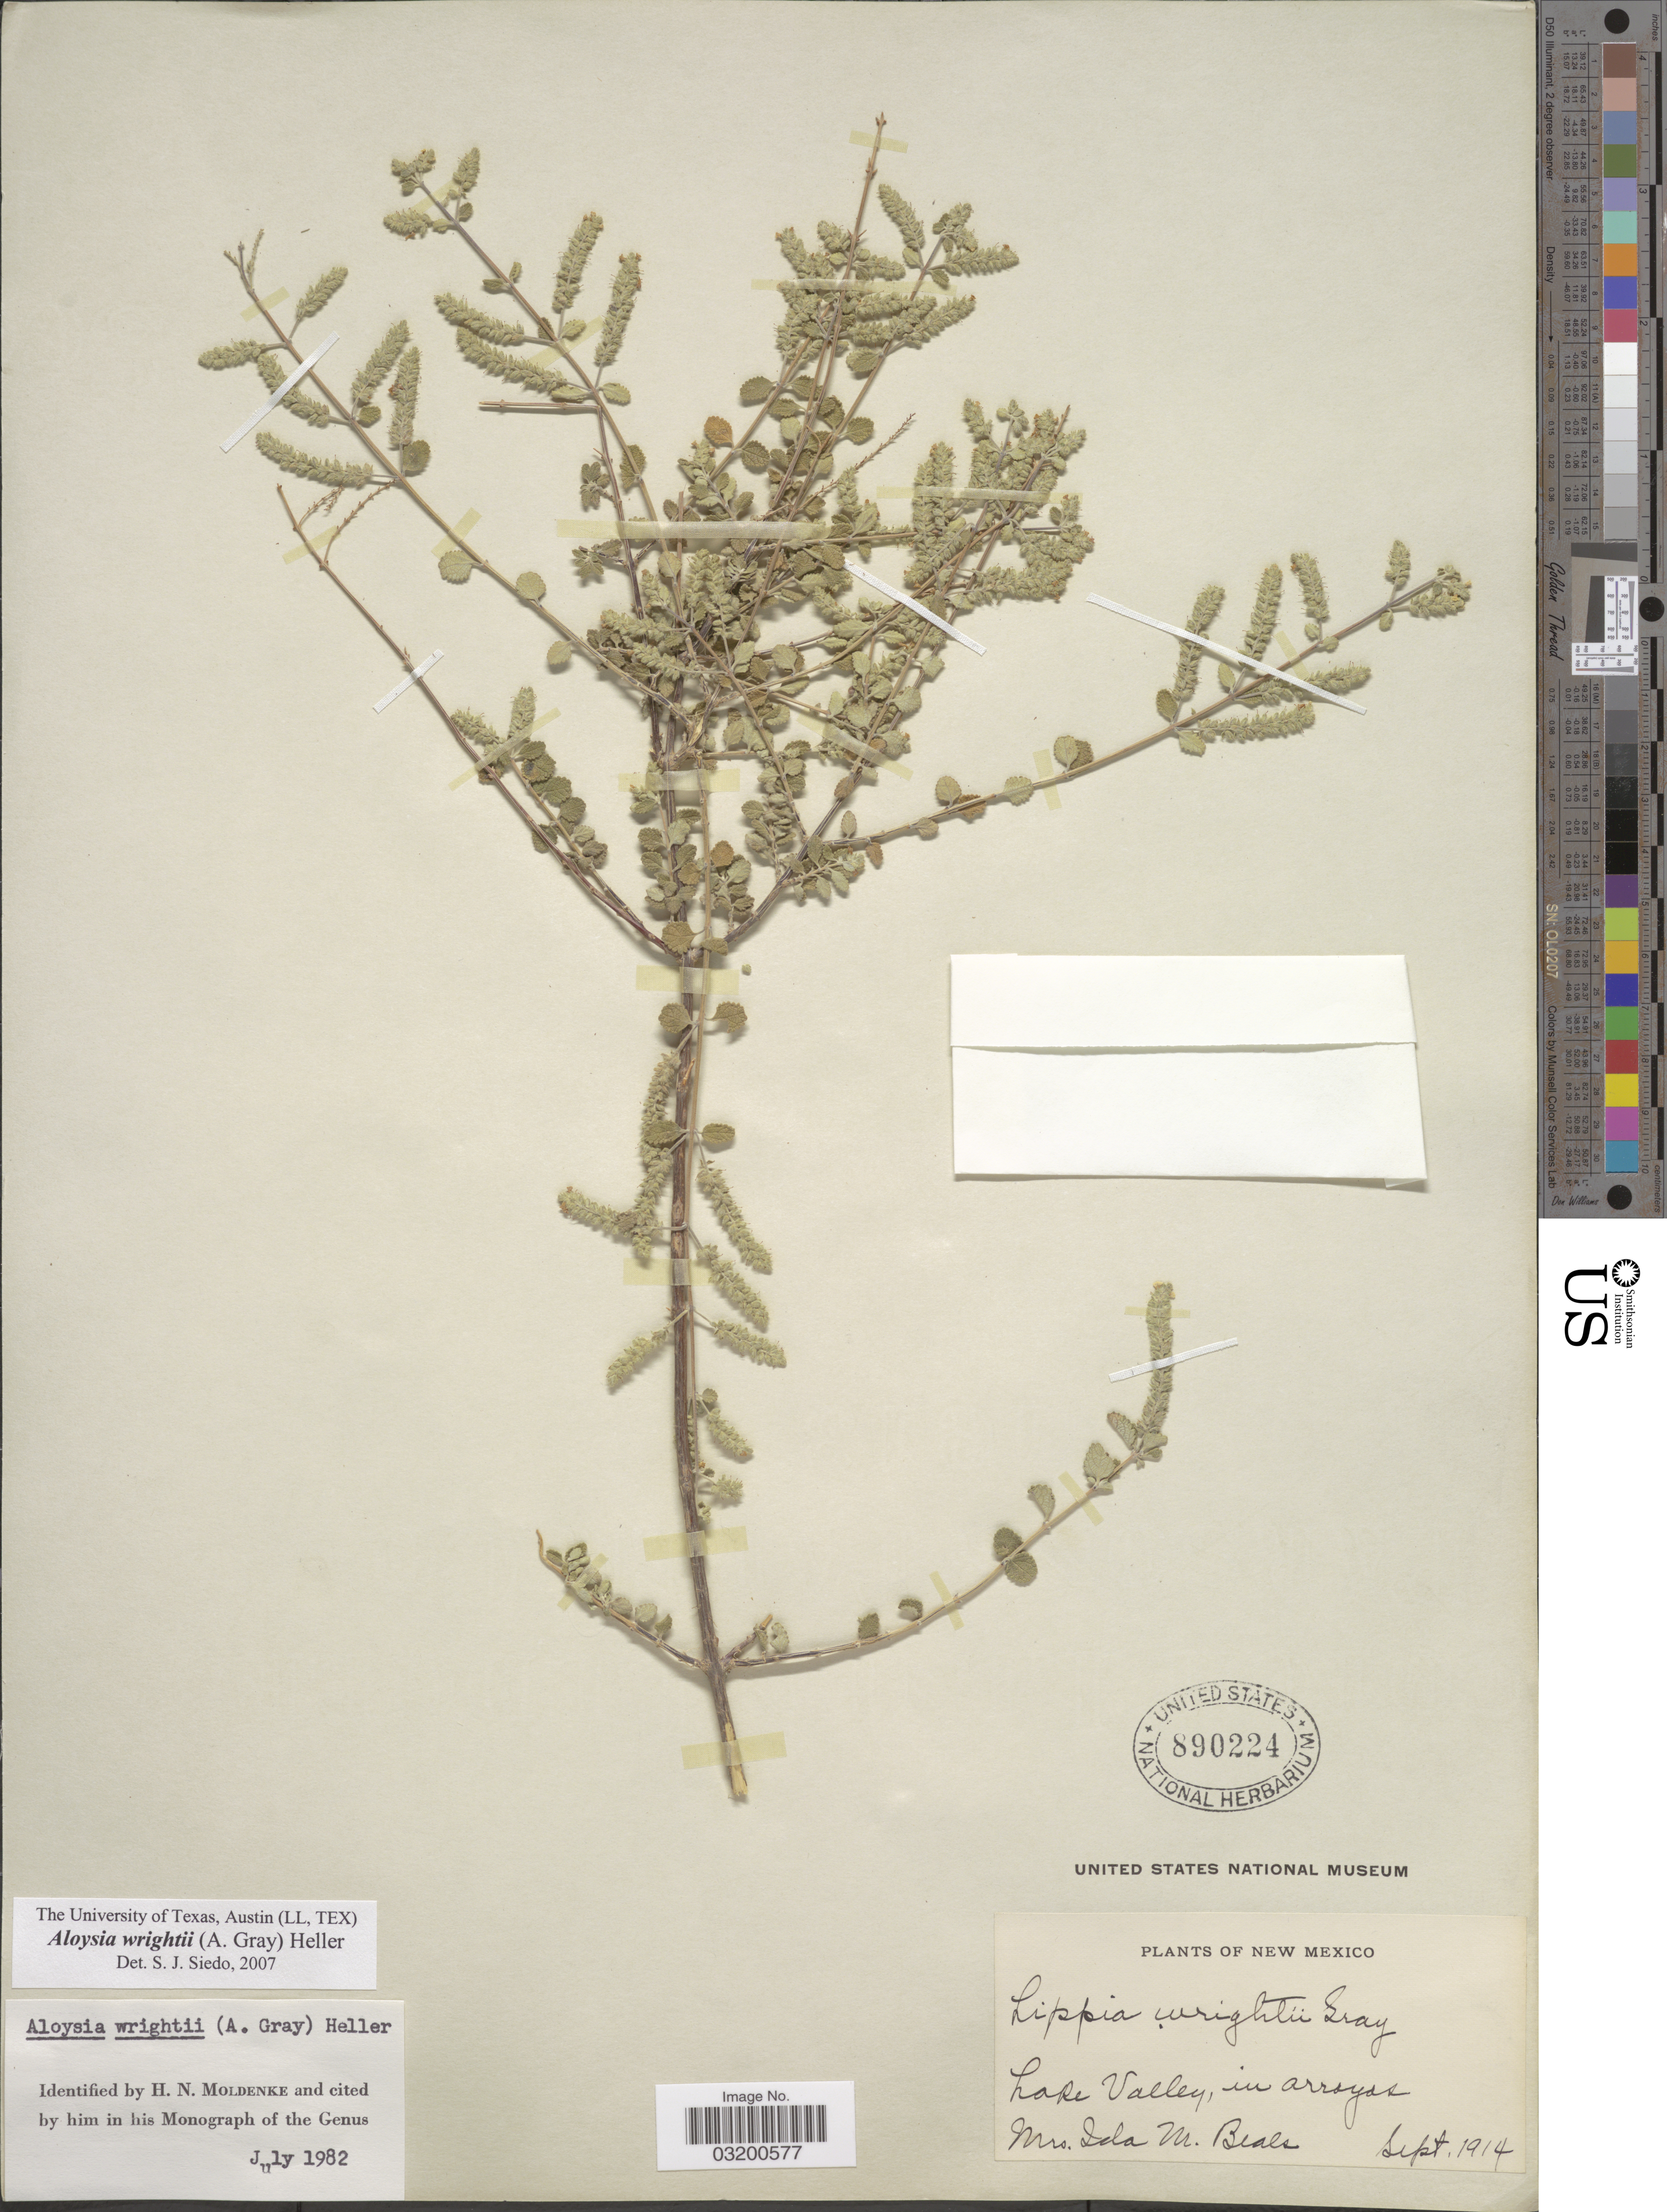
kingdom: Plantae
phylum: Tracheophyta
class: Magnoliopsida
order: Lamiales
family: Verbenaceae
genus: Aloysia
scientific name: Aloysia wrightii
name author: A. Heller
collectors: I. M. Beals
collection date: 1914-09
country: United States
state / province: New Mexico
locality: Lake Valley, in arroyas.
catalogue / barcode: US 890224